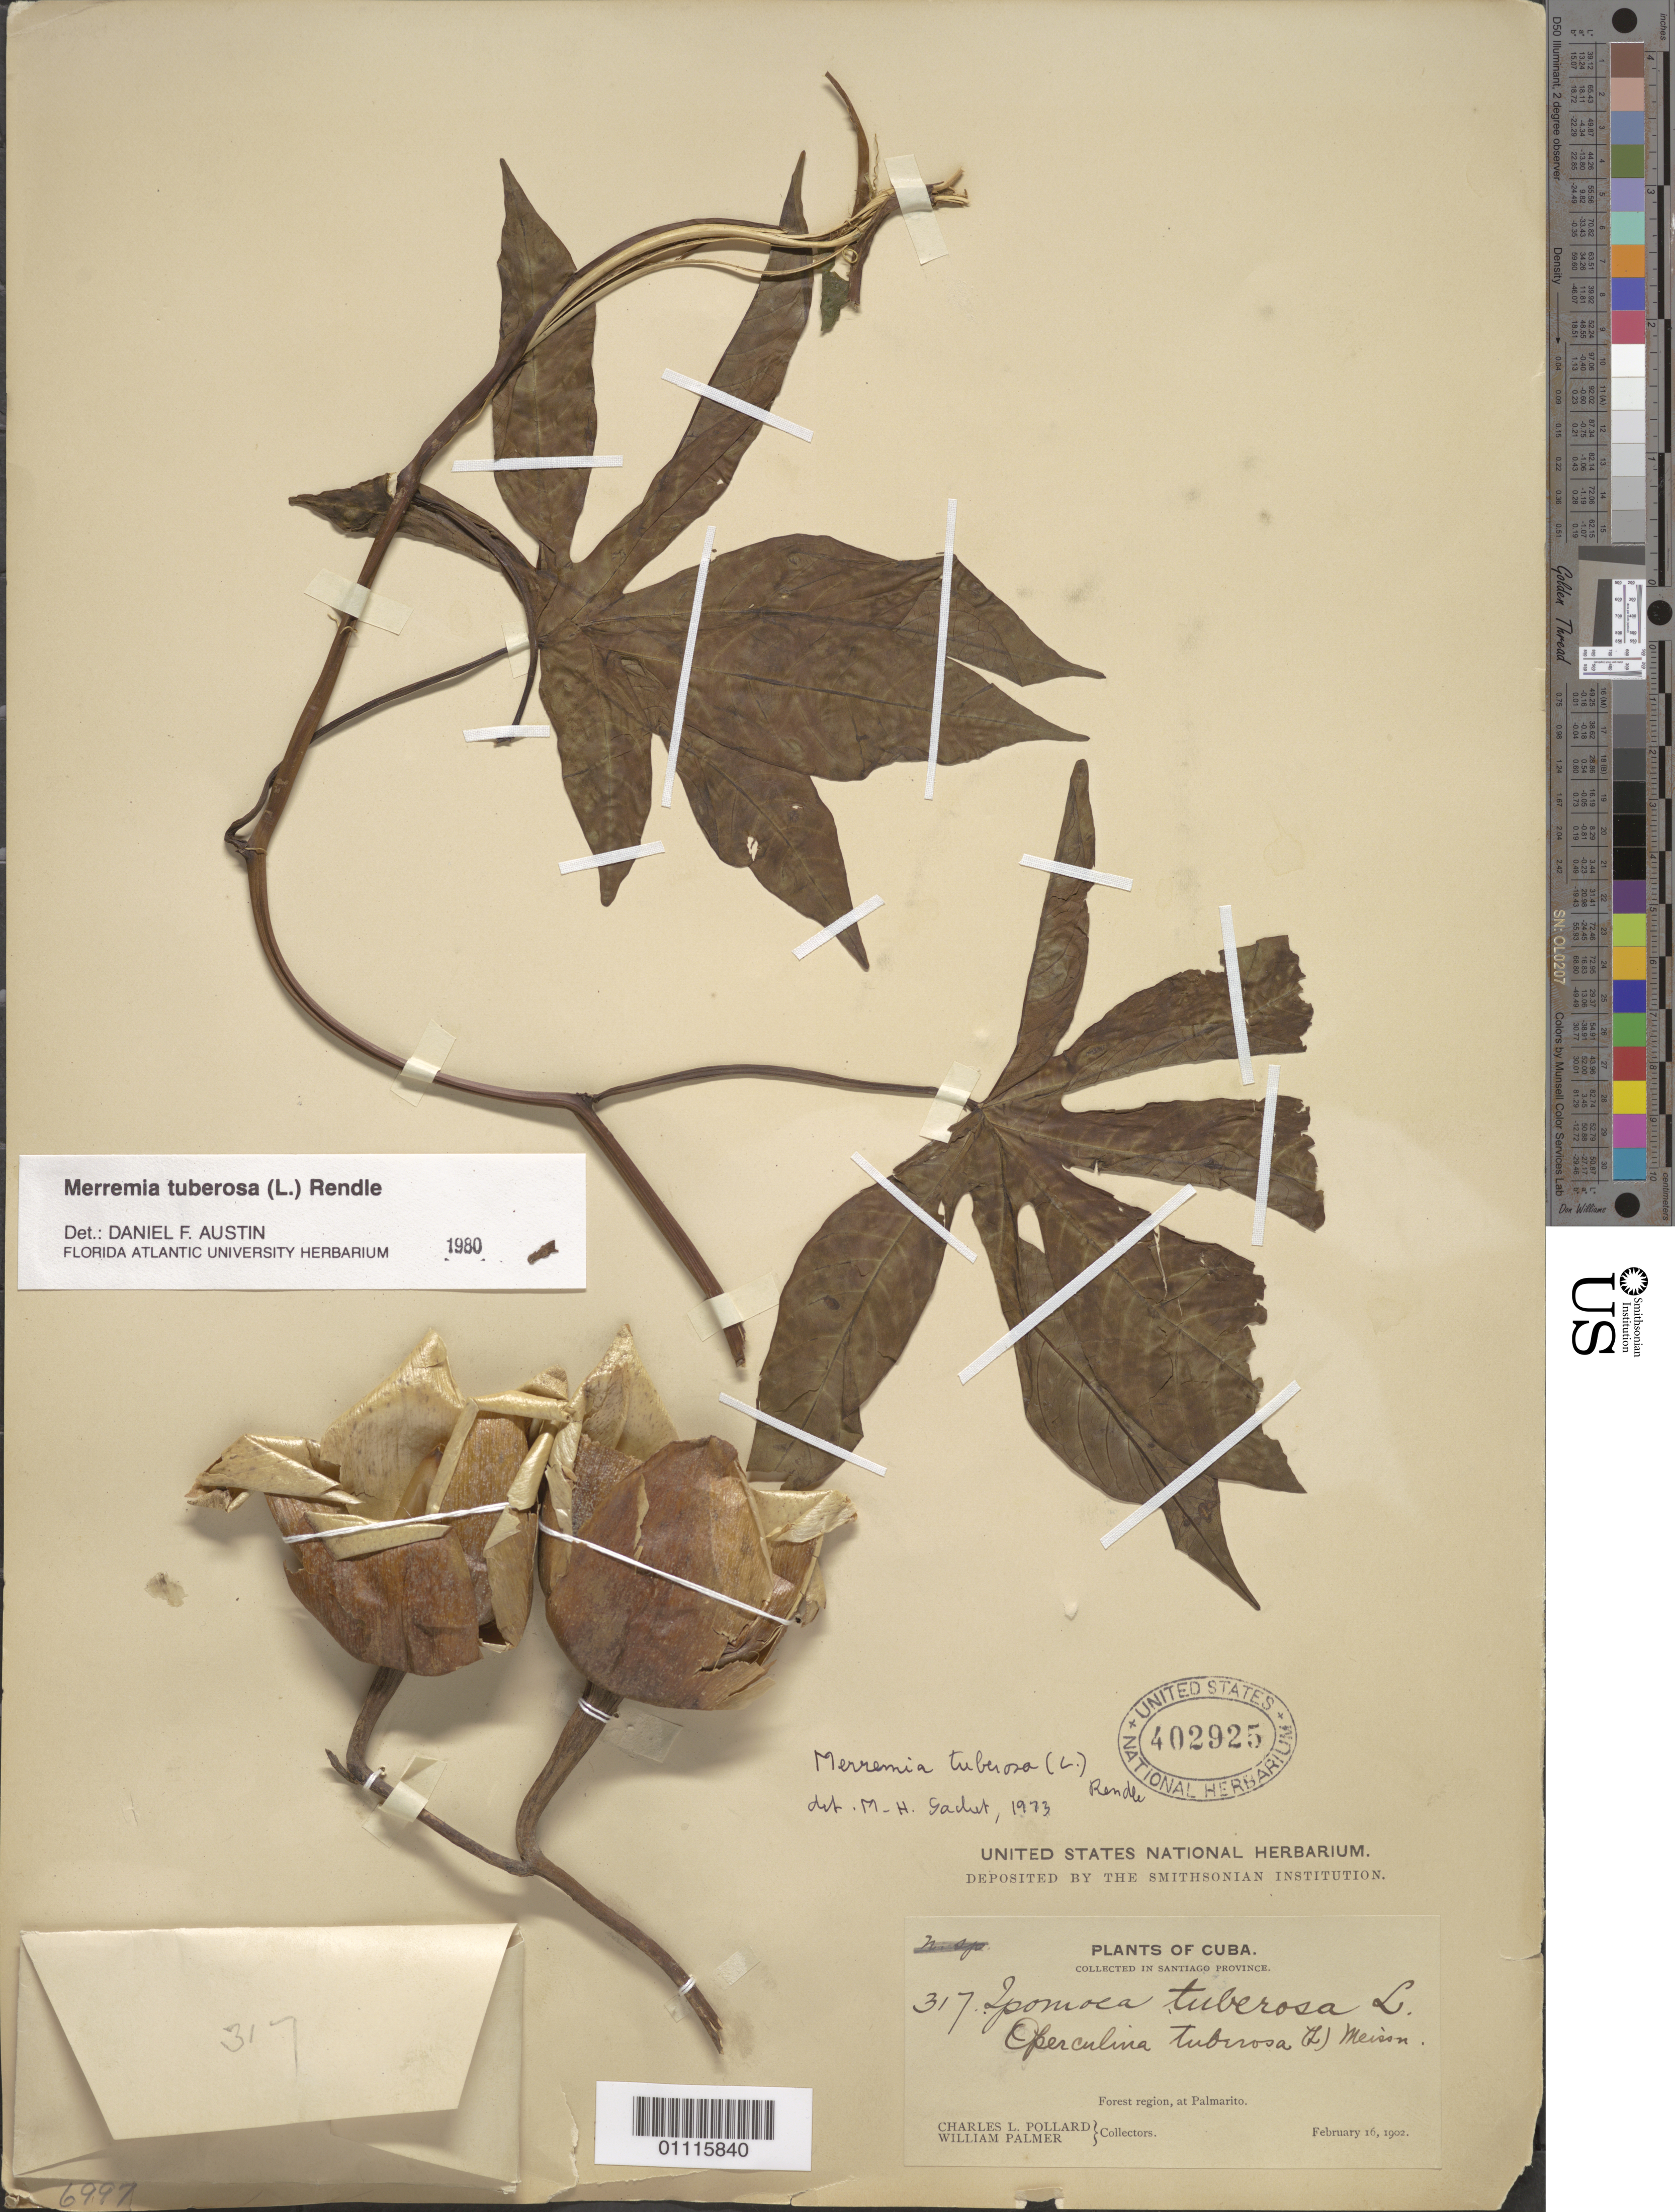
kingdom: Plantae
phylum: Tracheophyta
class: Magnoliopsida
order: Solanales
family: Convolvulaceae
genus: Distimake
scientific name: Distimake tuberosus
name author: (L.) A. R. Simões & Staples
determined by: Strong, Mark T., (BOT), Smithsonian Institution - National Museum of Natural History (UNITED STATES)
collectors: C. L. Pollard & W. Palmer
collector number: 317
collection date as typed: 16 Feb 1902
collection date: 1902-02-16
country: Cuba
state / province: Granma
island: Cuba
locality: Forest region, at Palmarito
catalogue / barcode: US 402925